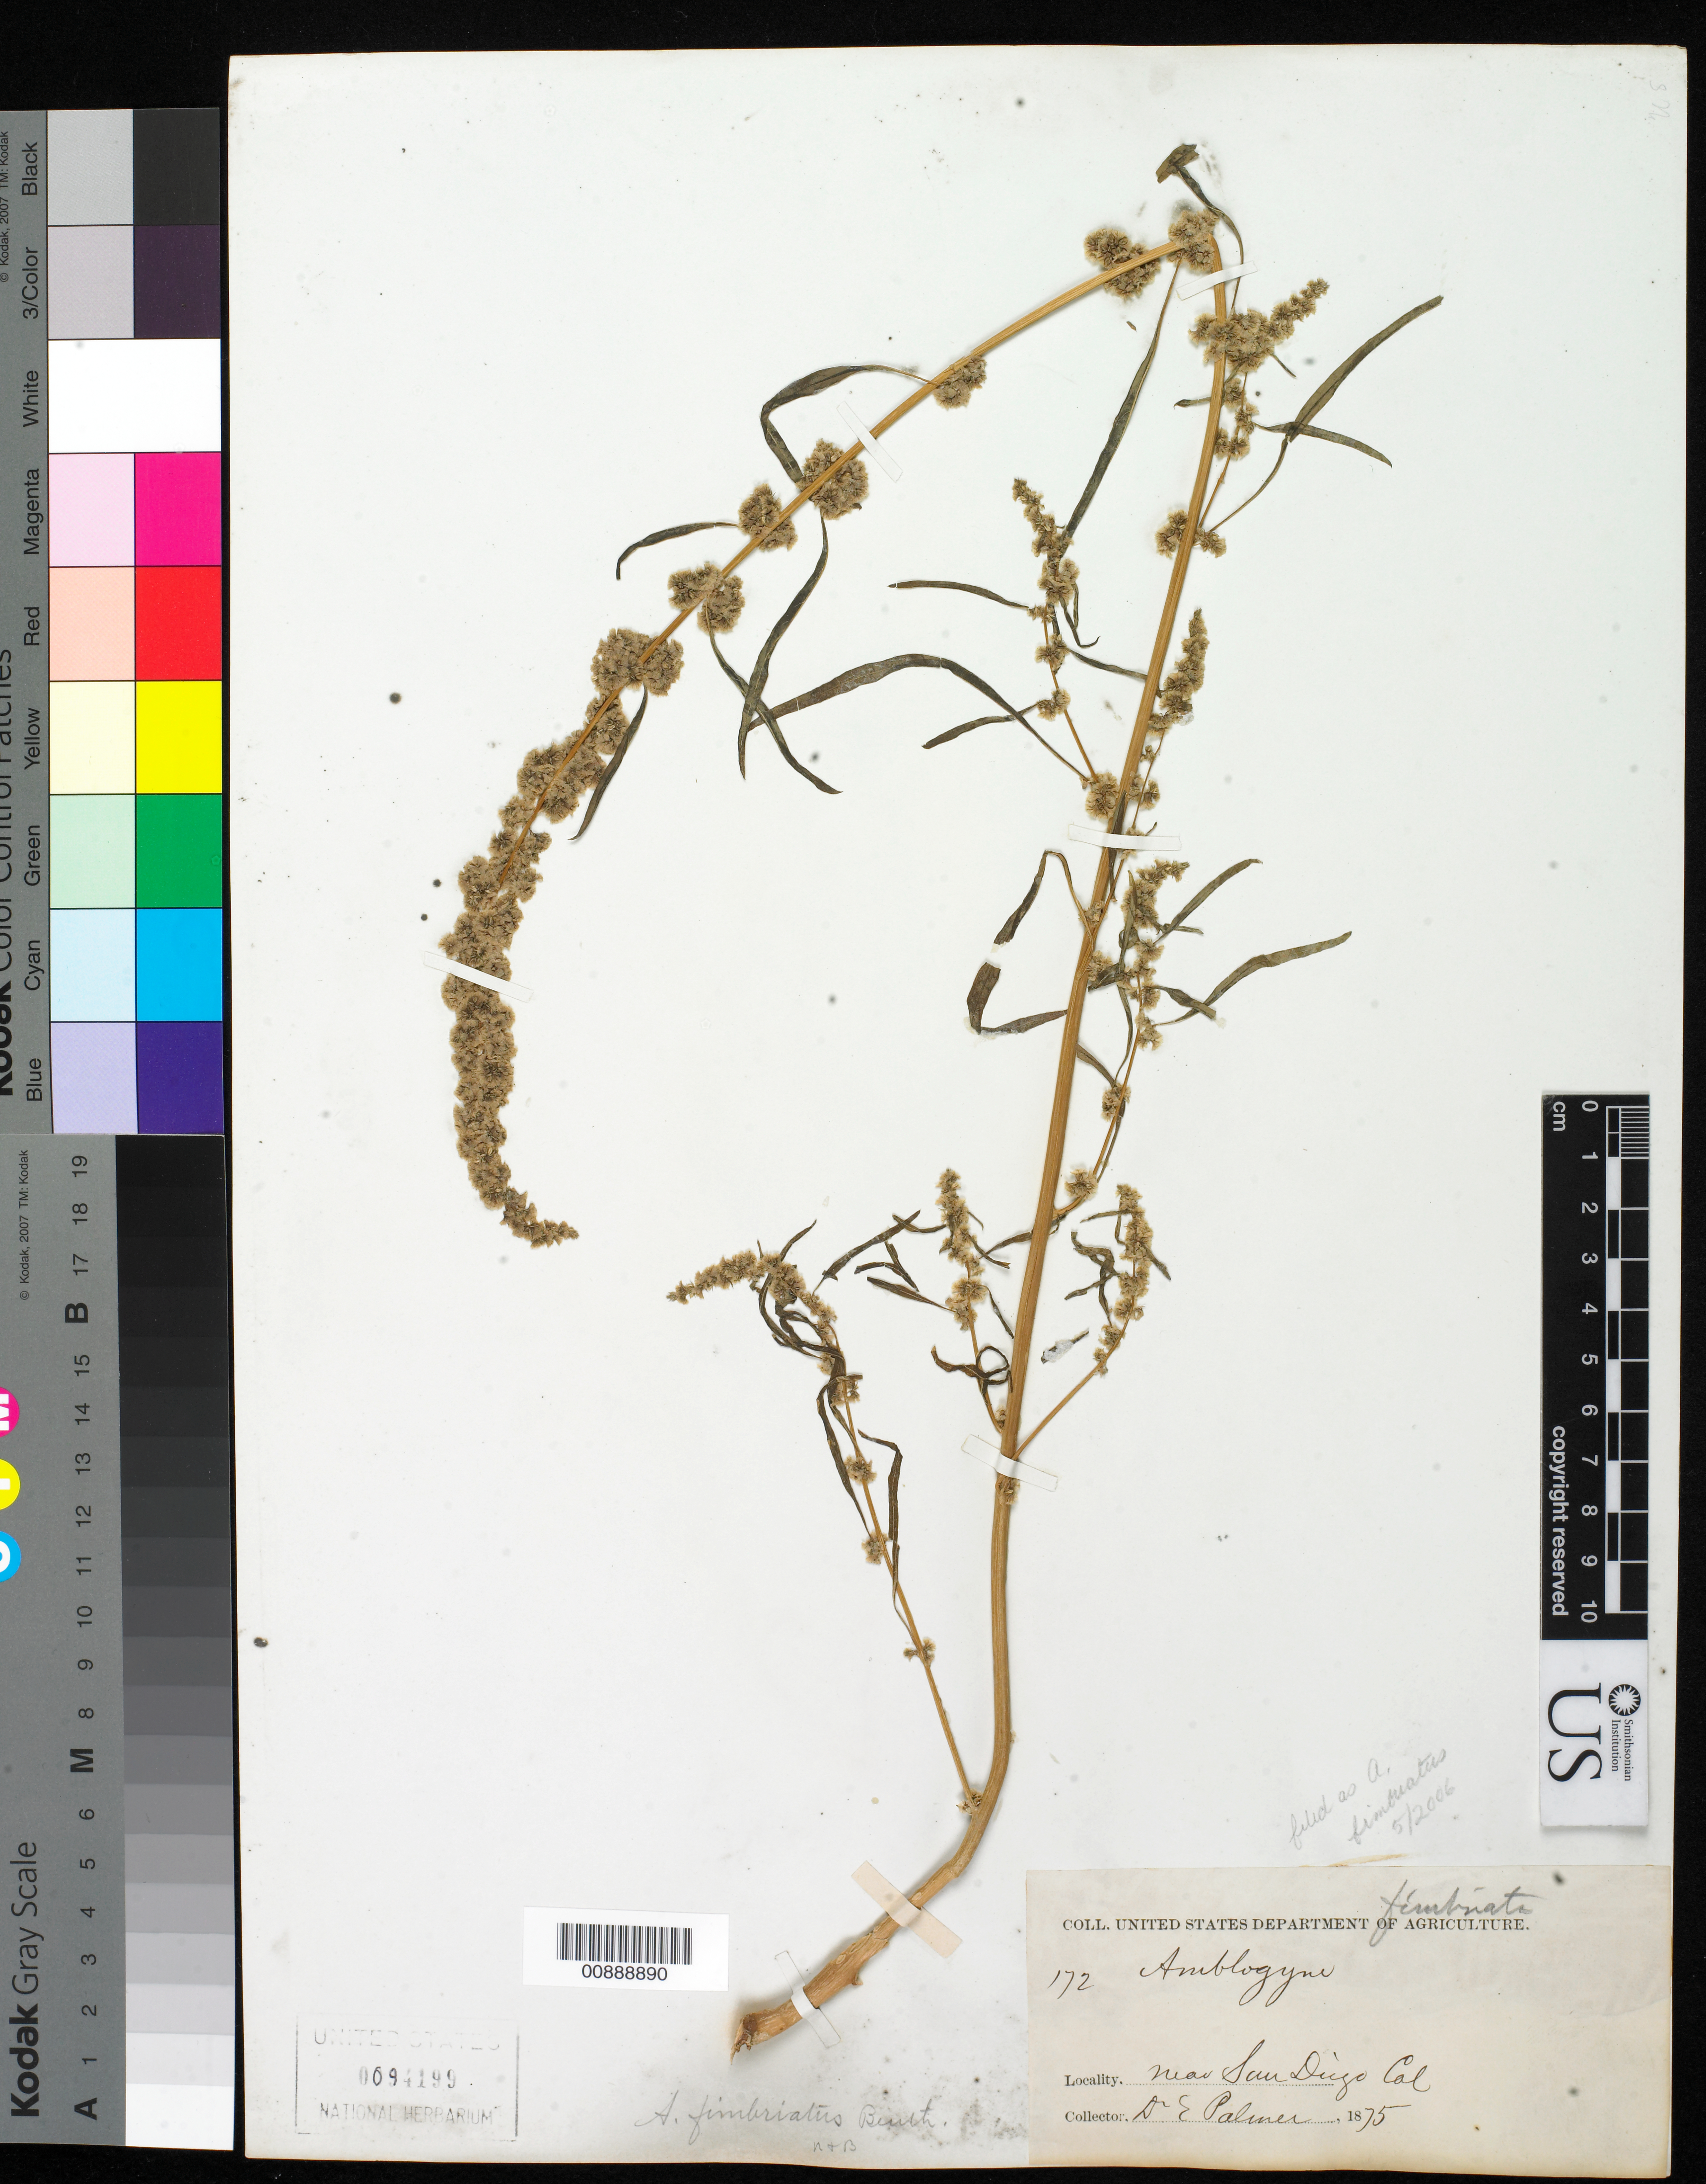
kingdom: Plantae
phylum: Tracheophyta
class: Magnoliopsida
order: Caryophyllales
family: Amaranthaceae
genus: Amaranthus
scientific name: Amaranthus fimbriatus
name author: (Torr.) Benth. ex S. Watson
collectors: E. Palmer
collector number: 172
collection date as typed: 1875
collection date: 1875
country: United States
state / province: California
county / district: San Diego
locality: Near San Diego, California.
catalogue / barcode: US 94199